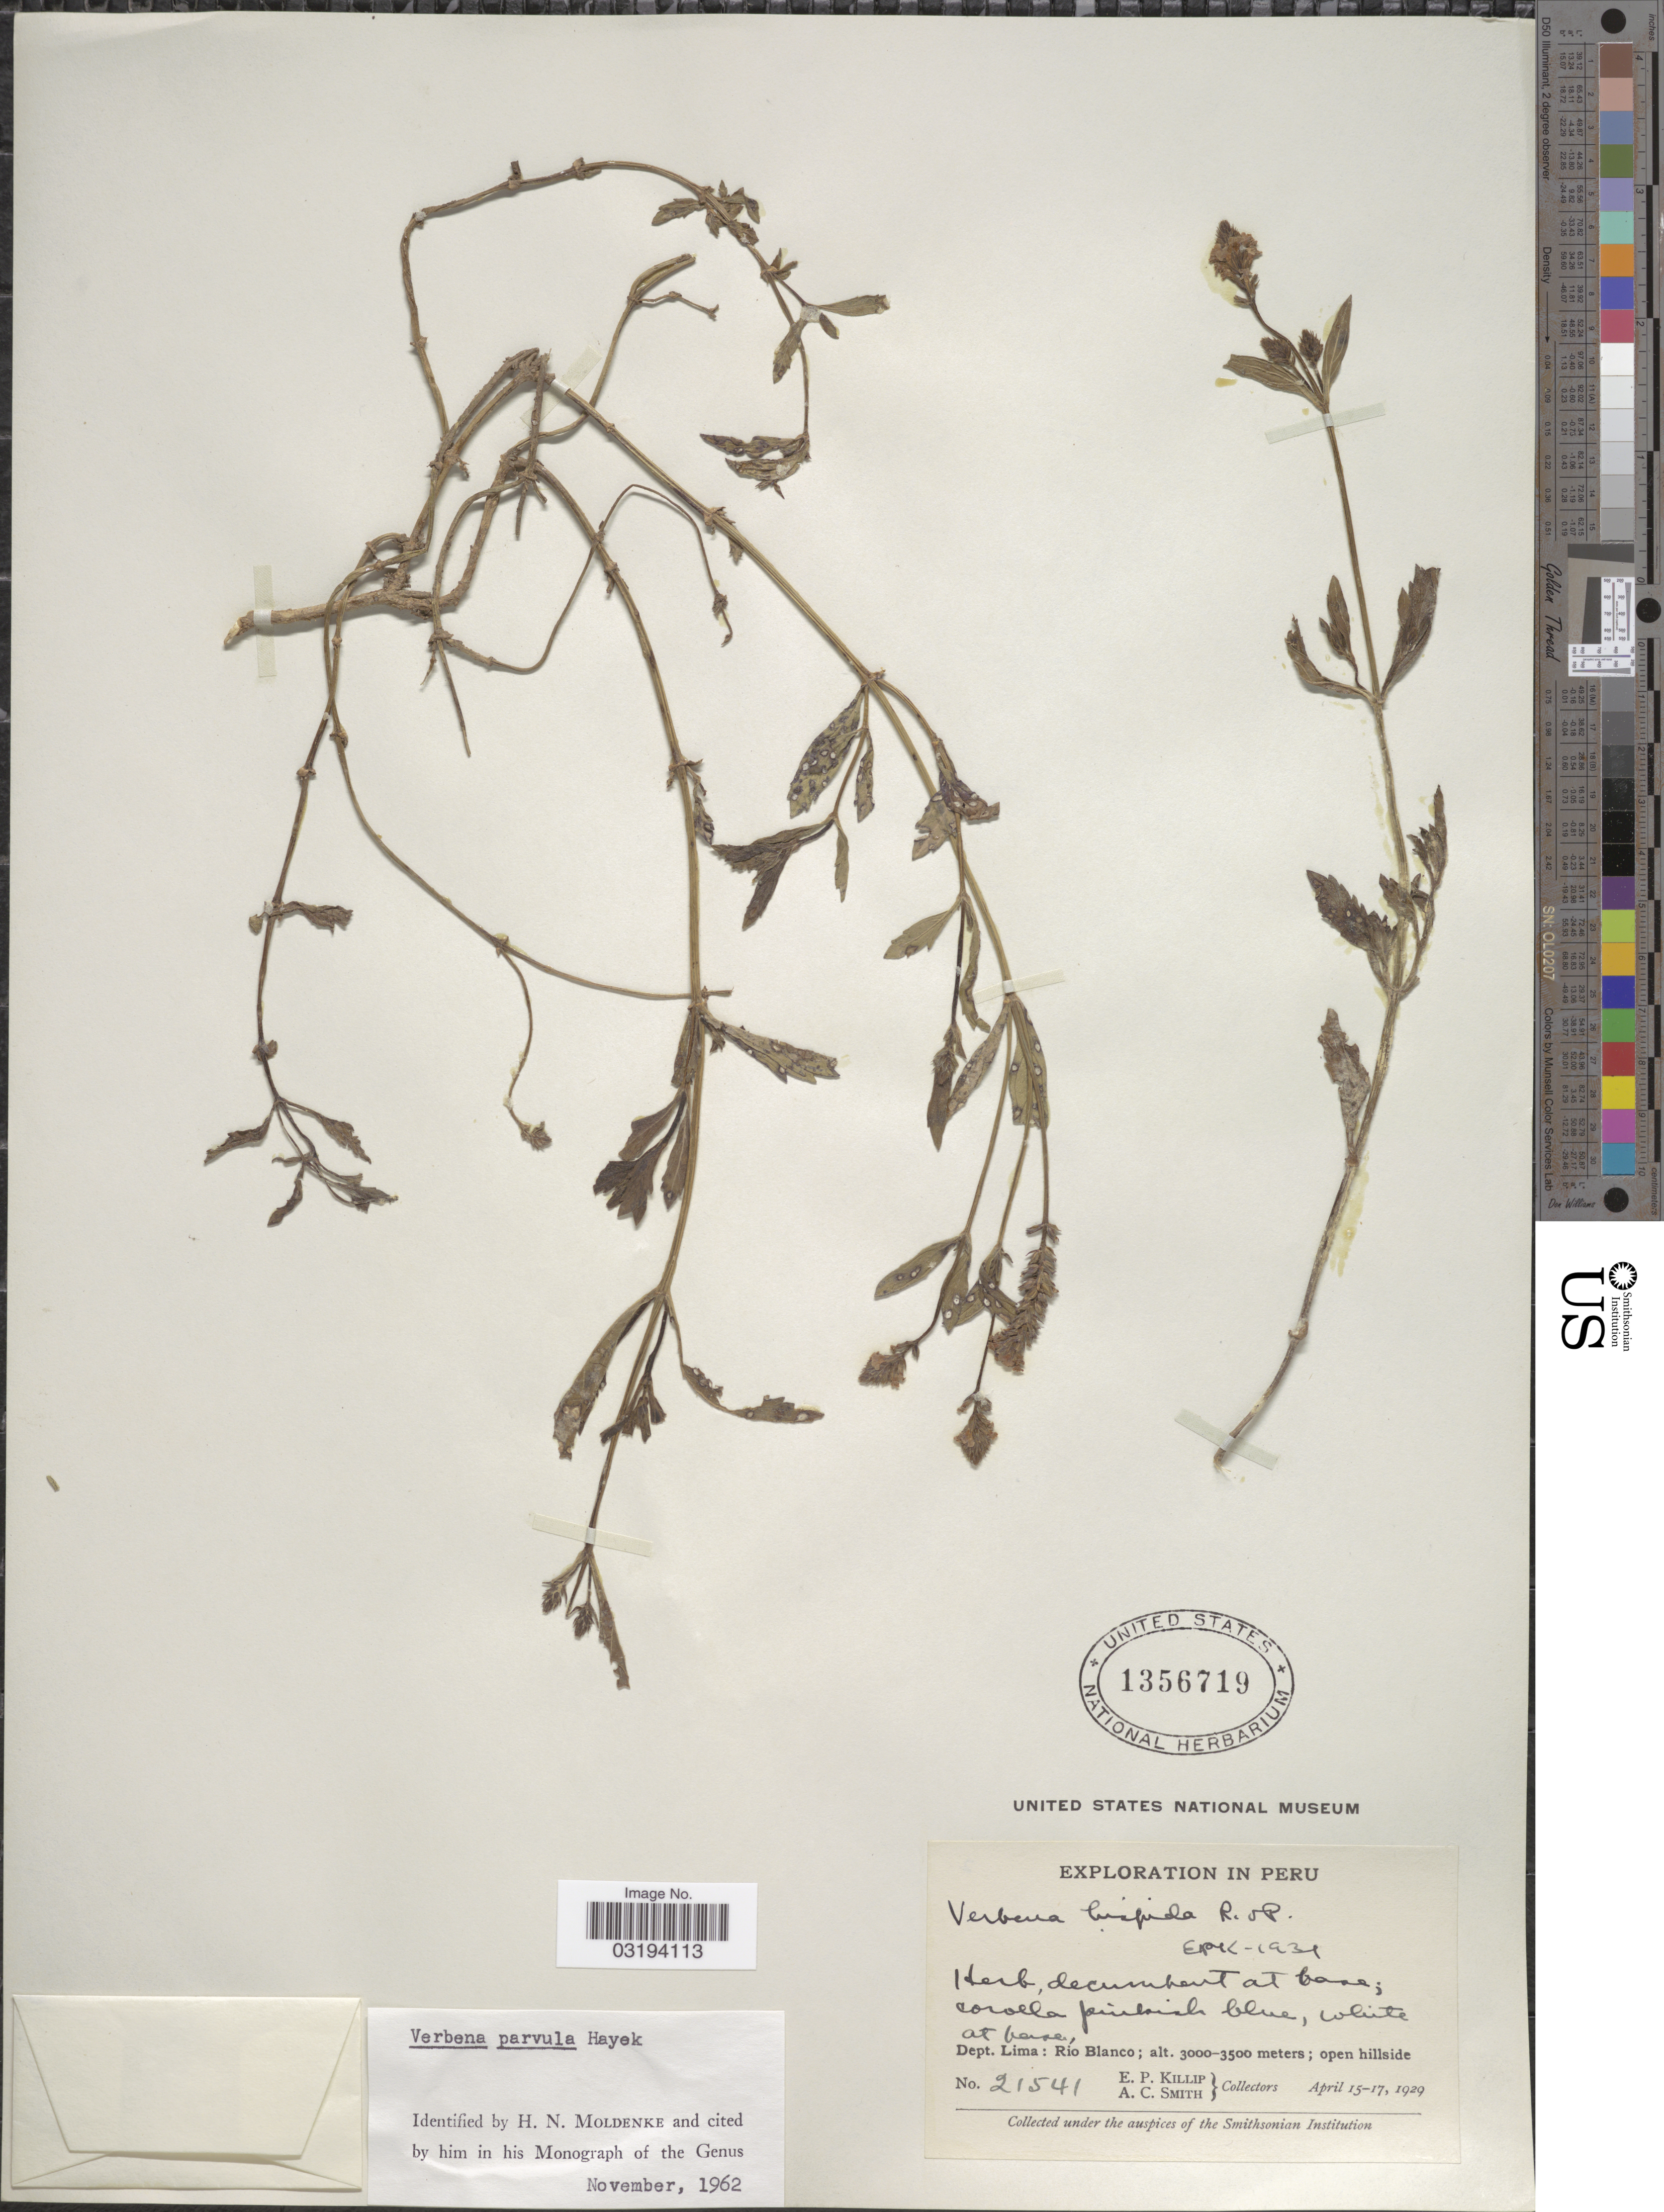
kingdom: Plantae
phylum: Tracheophyta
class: Magnoliopsida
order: Lamiales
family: Verbenaceae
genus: Verbena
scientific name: Verbena parvula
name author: Hayek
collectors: E. P. Killip & A. C. Smith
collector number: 21541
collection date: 1929-04-15/1929-04-17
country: Peru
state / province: Lima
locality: Dept. Lima: Río Blanco.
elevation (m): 3000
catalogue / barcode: US 1356719